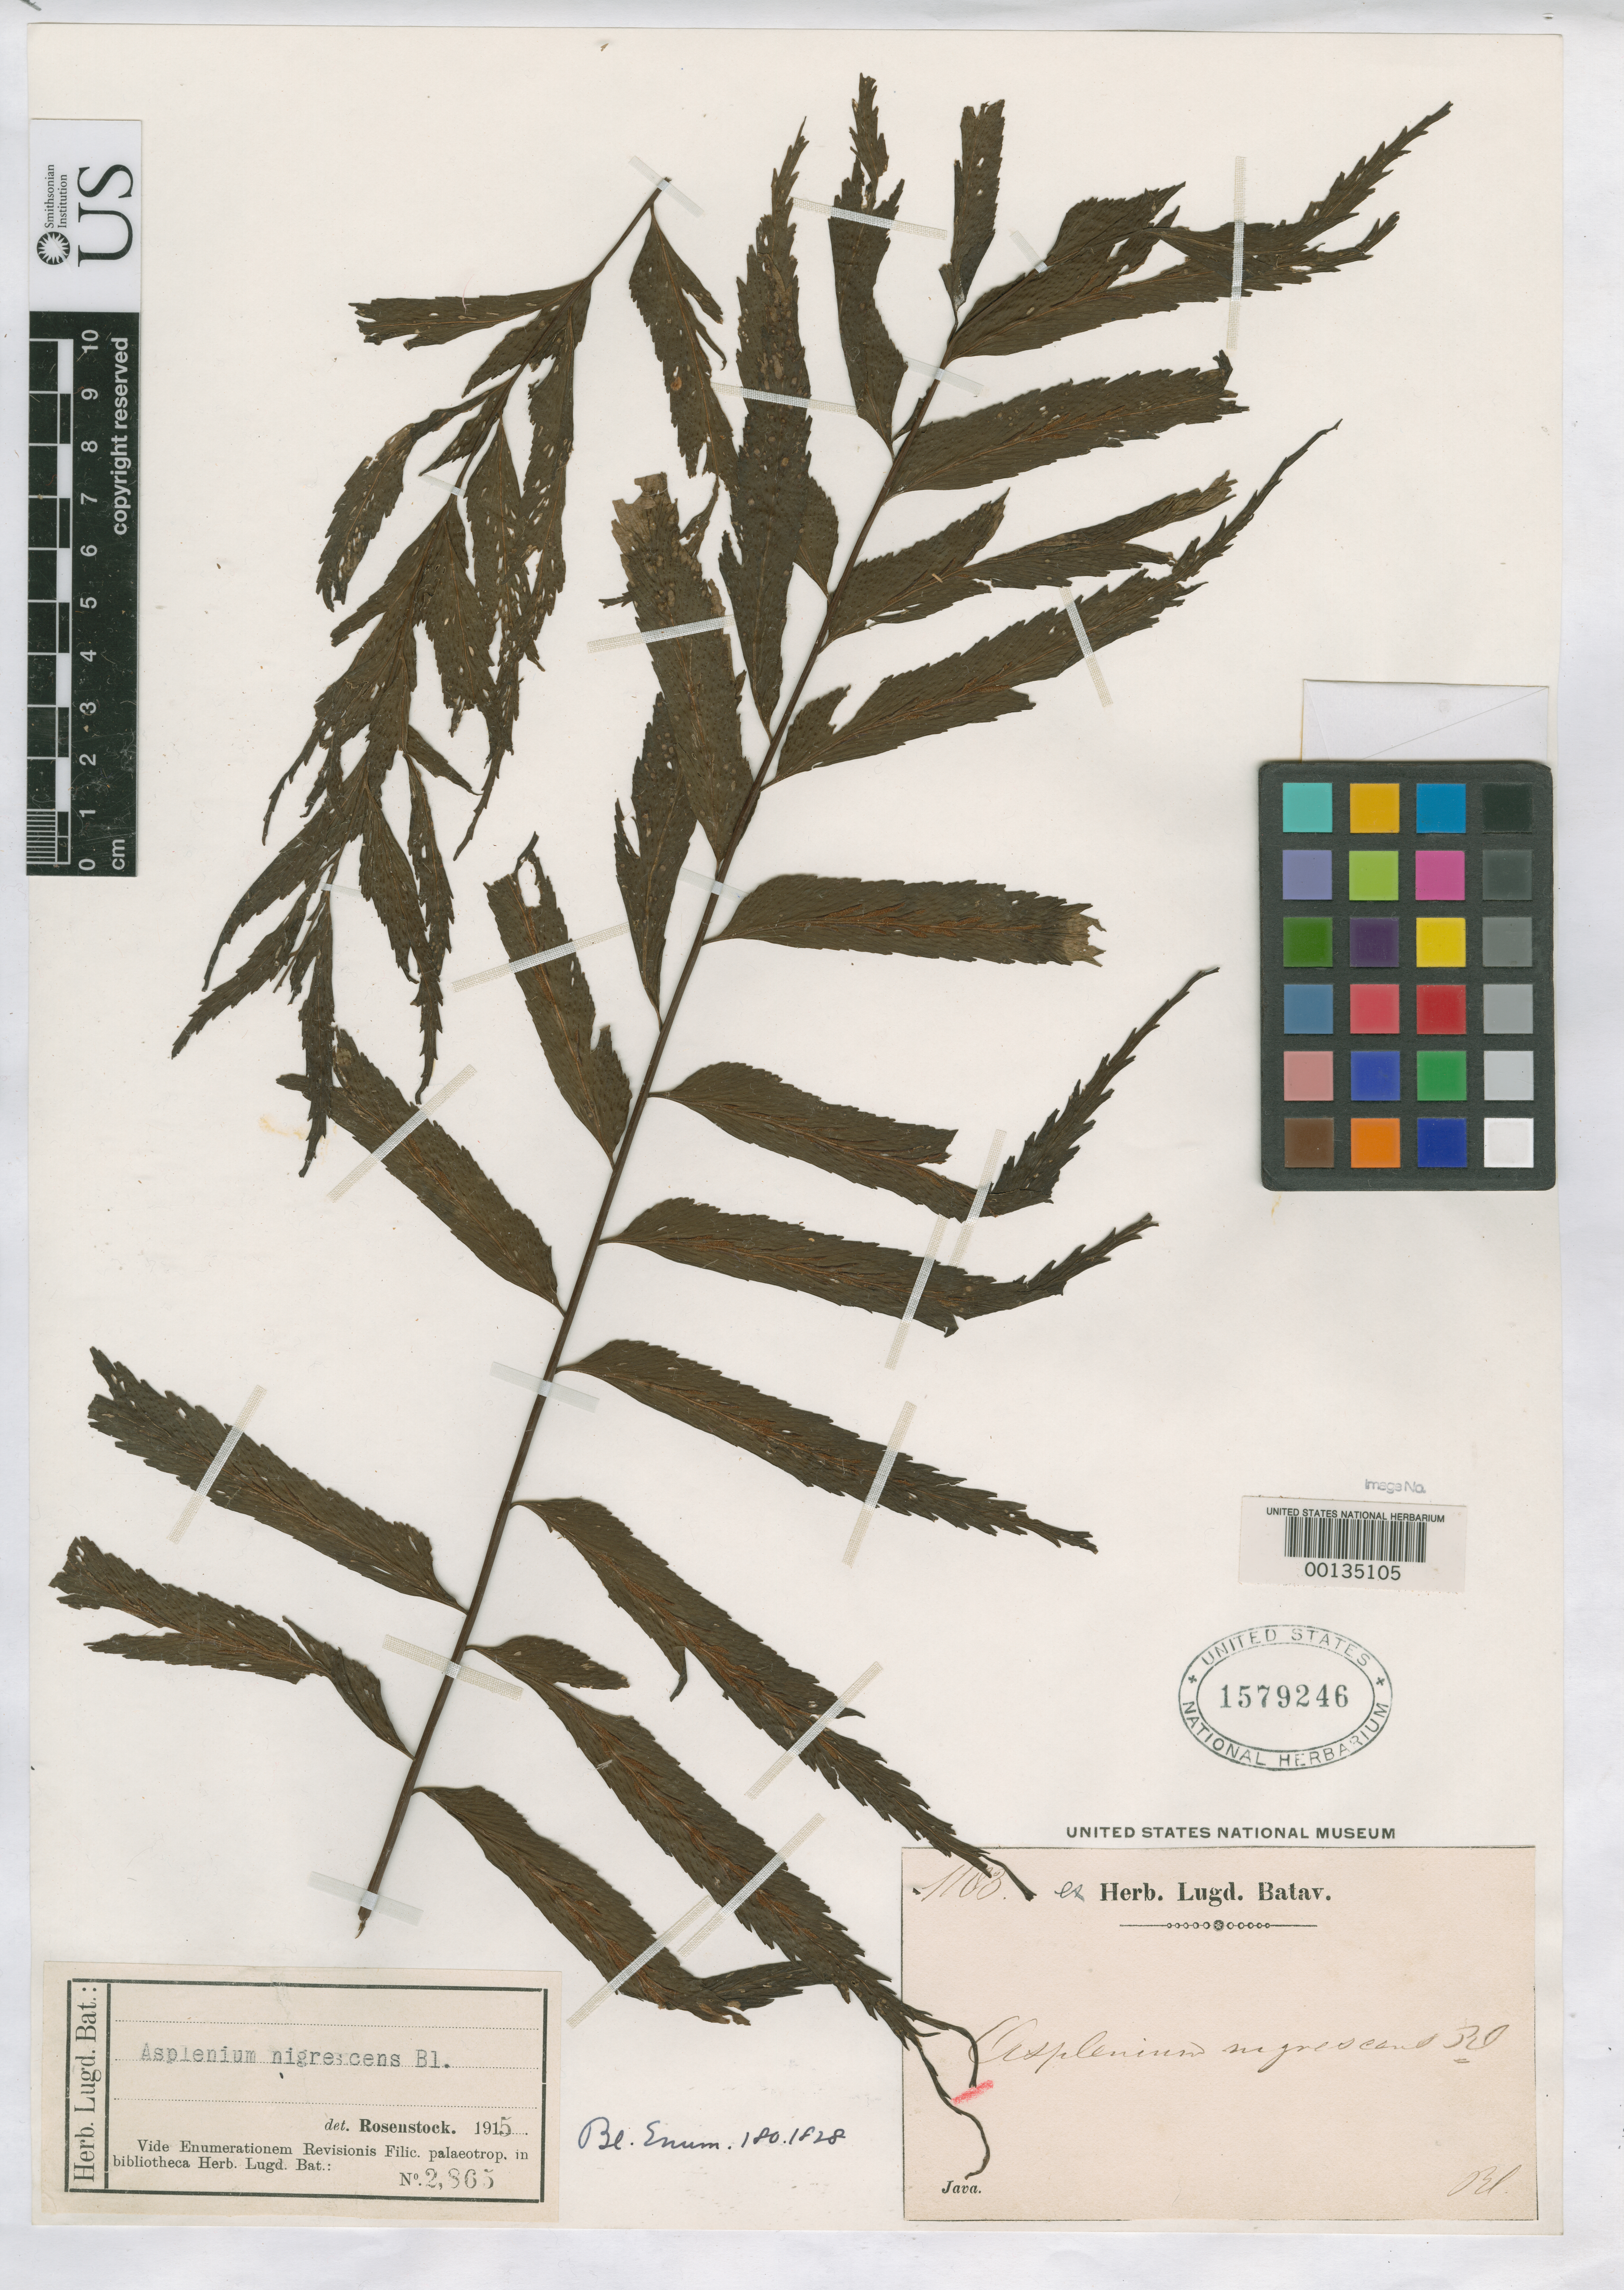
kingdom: Plantae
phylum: Tracheophyta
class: Polypodiopsida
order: Polypodiales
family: Aspleniaceae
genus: Asplenium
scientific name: Asplenium nigrescens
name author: Blume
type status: Type Collection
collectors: C. L. von Blume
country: Indonesia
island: Java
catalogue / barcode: US 1579246